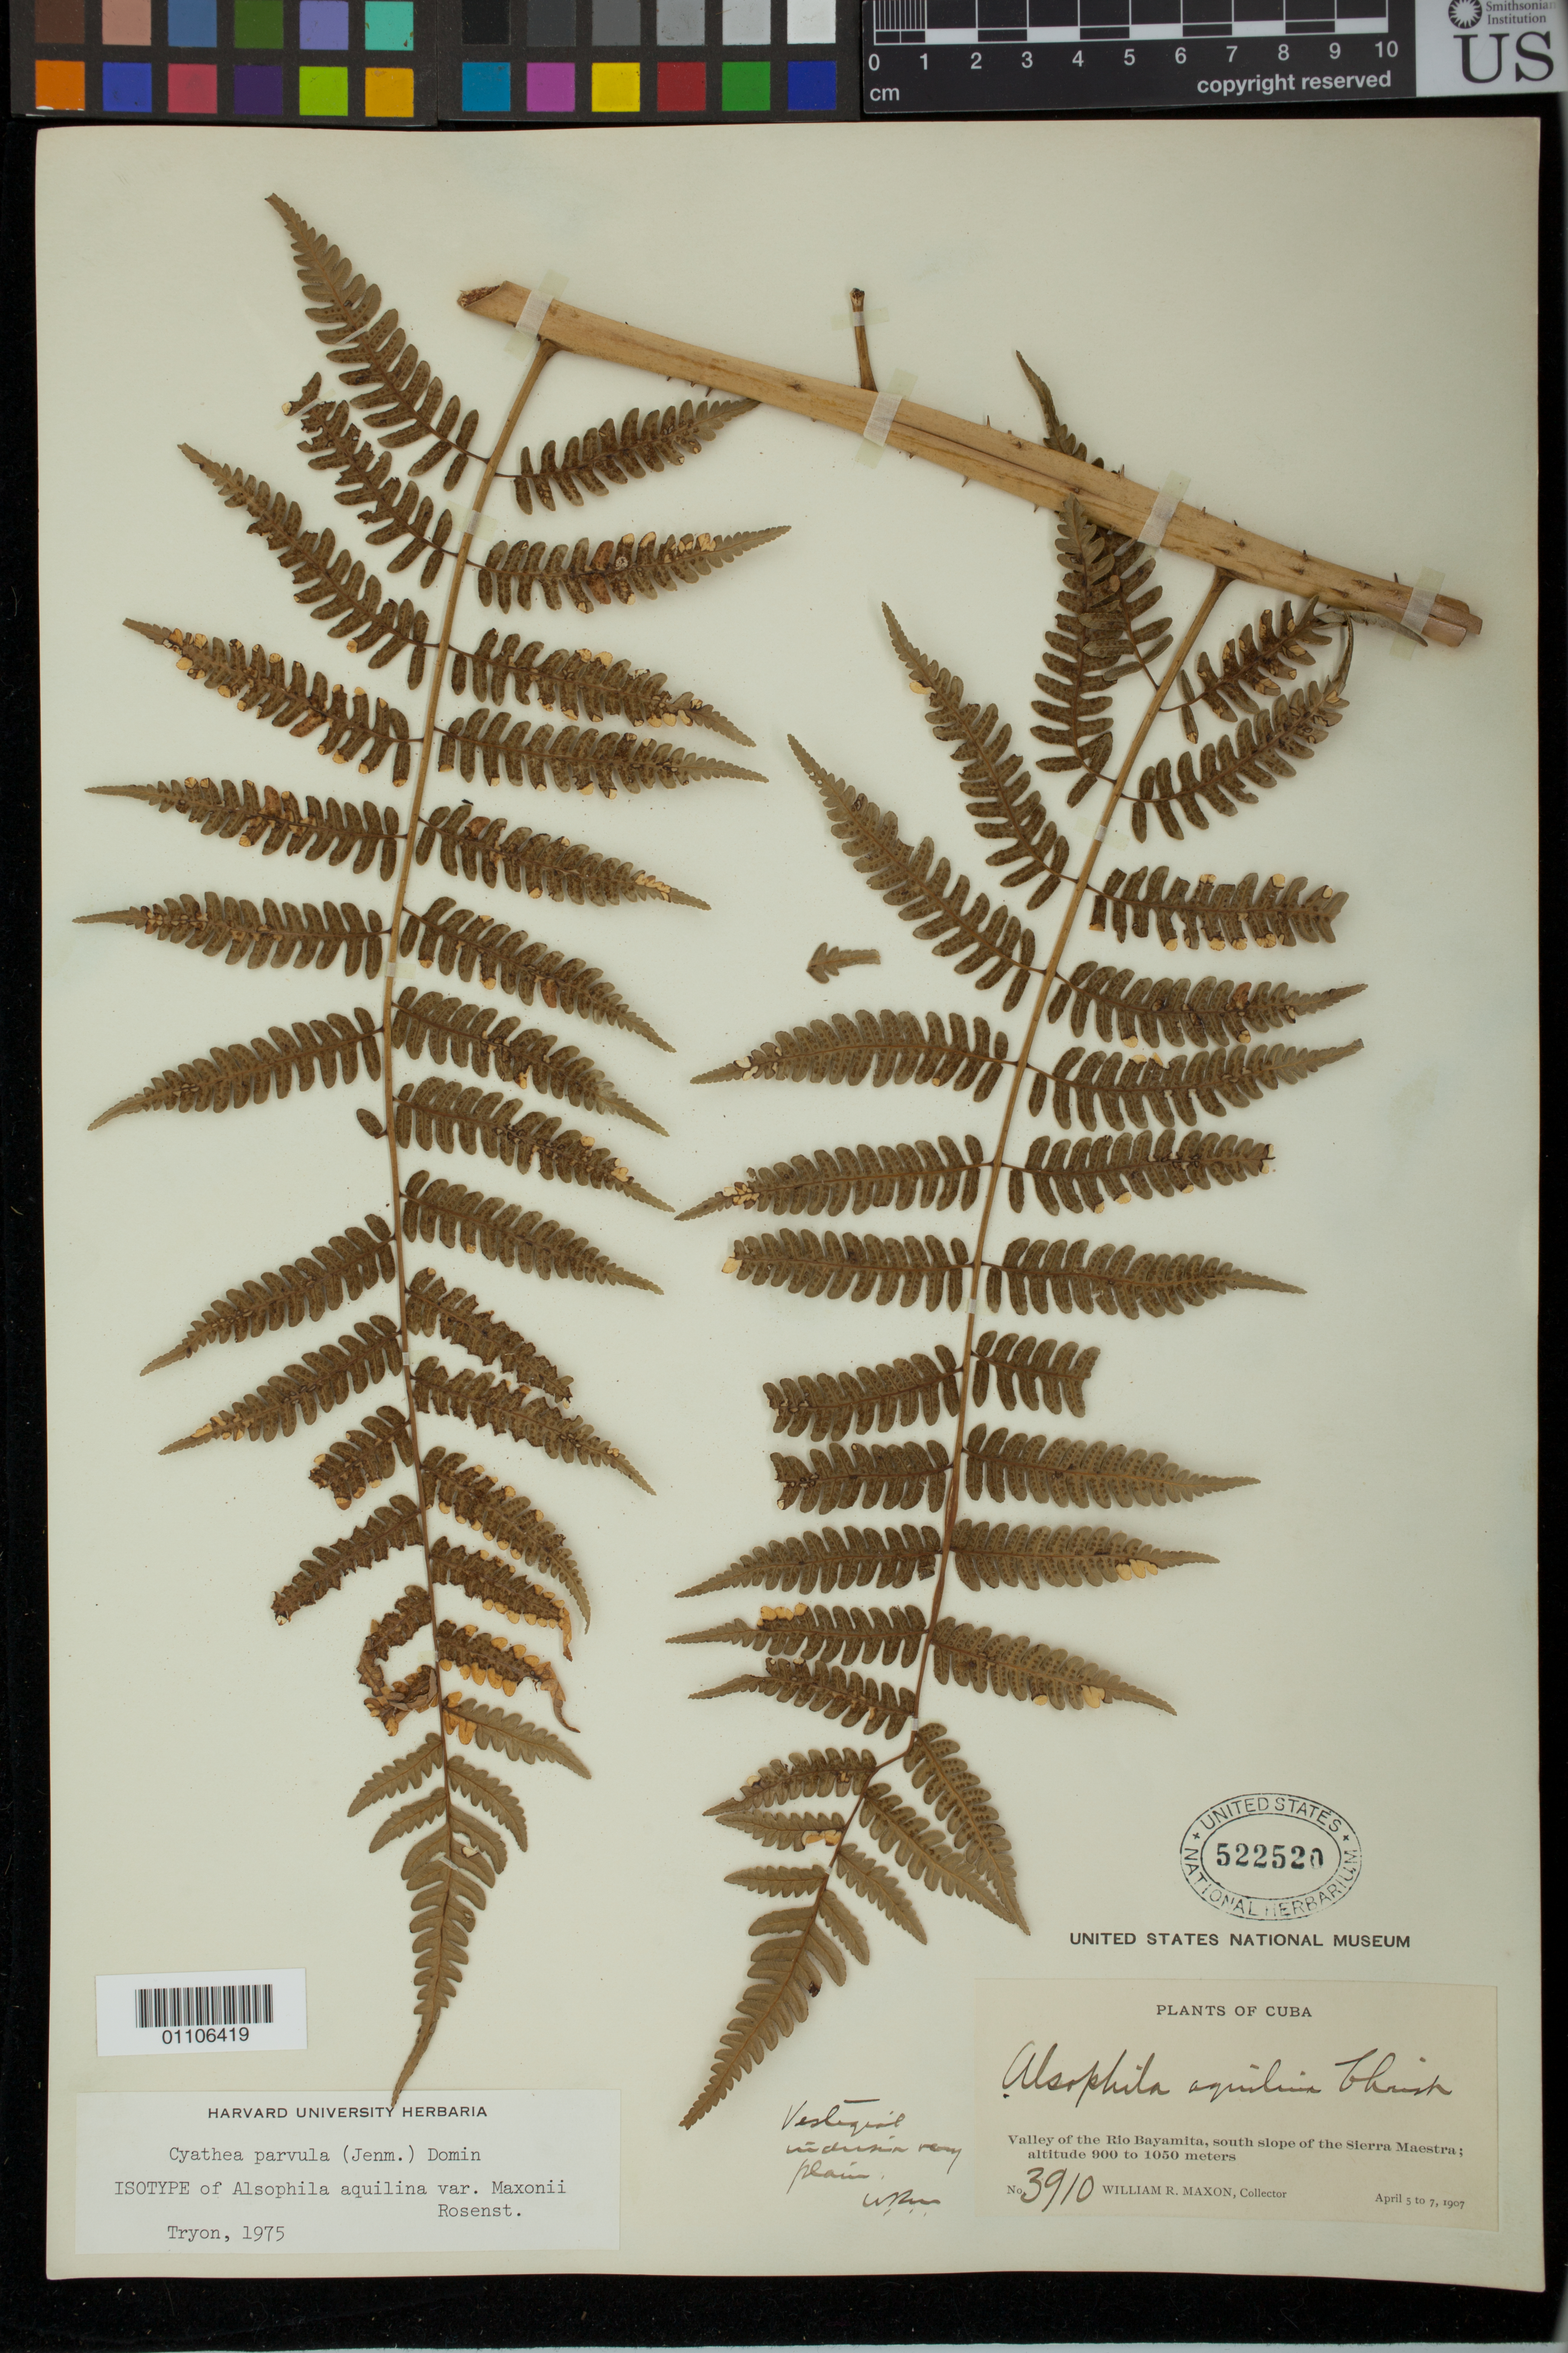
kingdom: Plantae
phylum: Tracheophyta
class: Polypodiopsida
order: Cyatheales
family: Cyatheaceae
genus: Alsophila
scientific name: Alsophila aquilina var. maxonii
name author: Rosenst.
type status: Isotype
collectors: W. R. Maxon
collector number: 3910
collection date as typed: April 5 to 7, 1907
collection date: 1907-04-05/1907-04-07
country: Cuba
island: Greater Antilles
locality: Valley of the Rio Bayamita, south slope of the Sierra Maestra.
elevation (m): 900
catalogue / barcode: US 522520